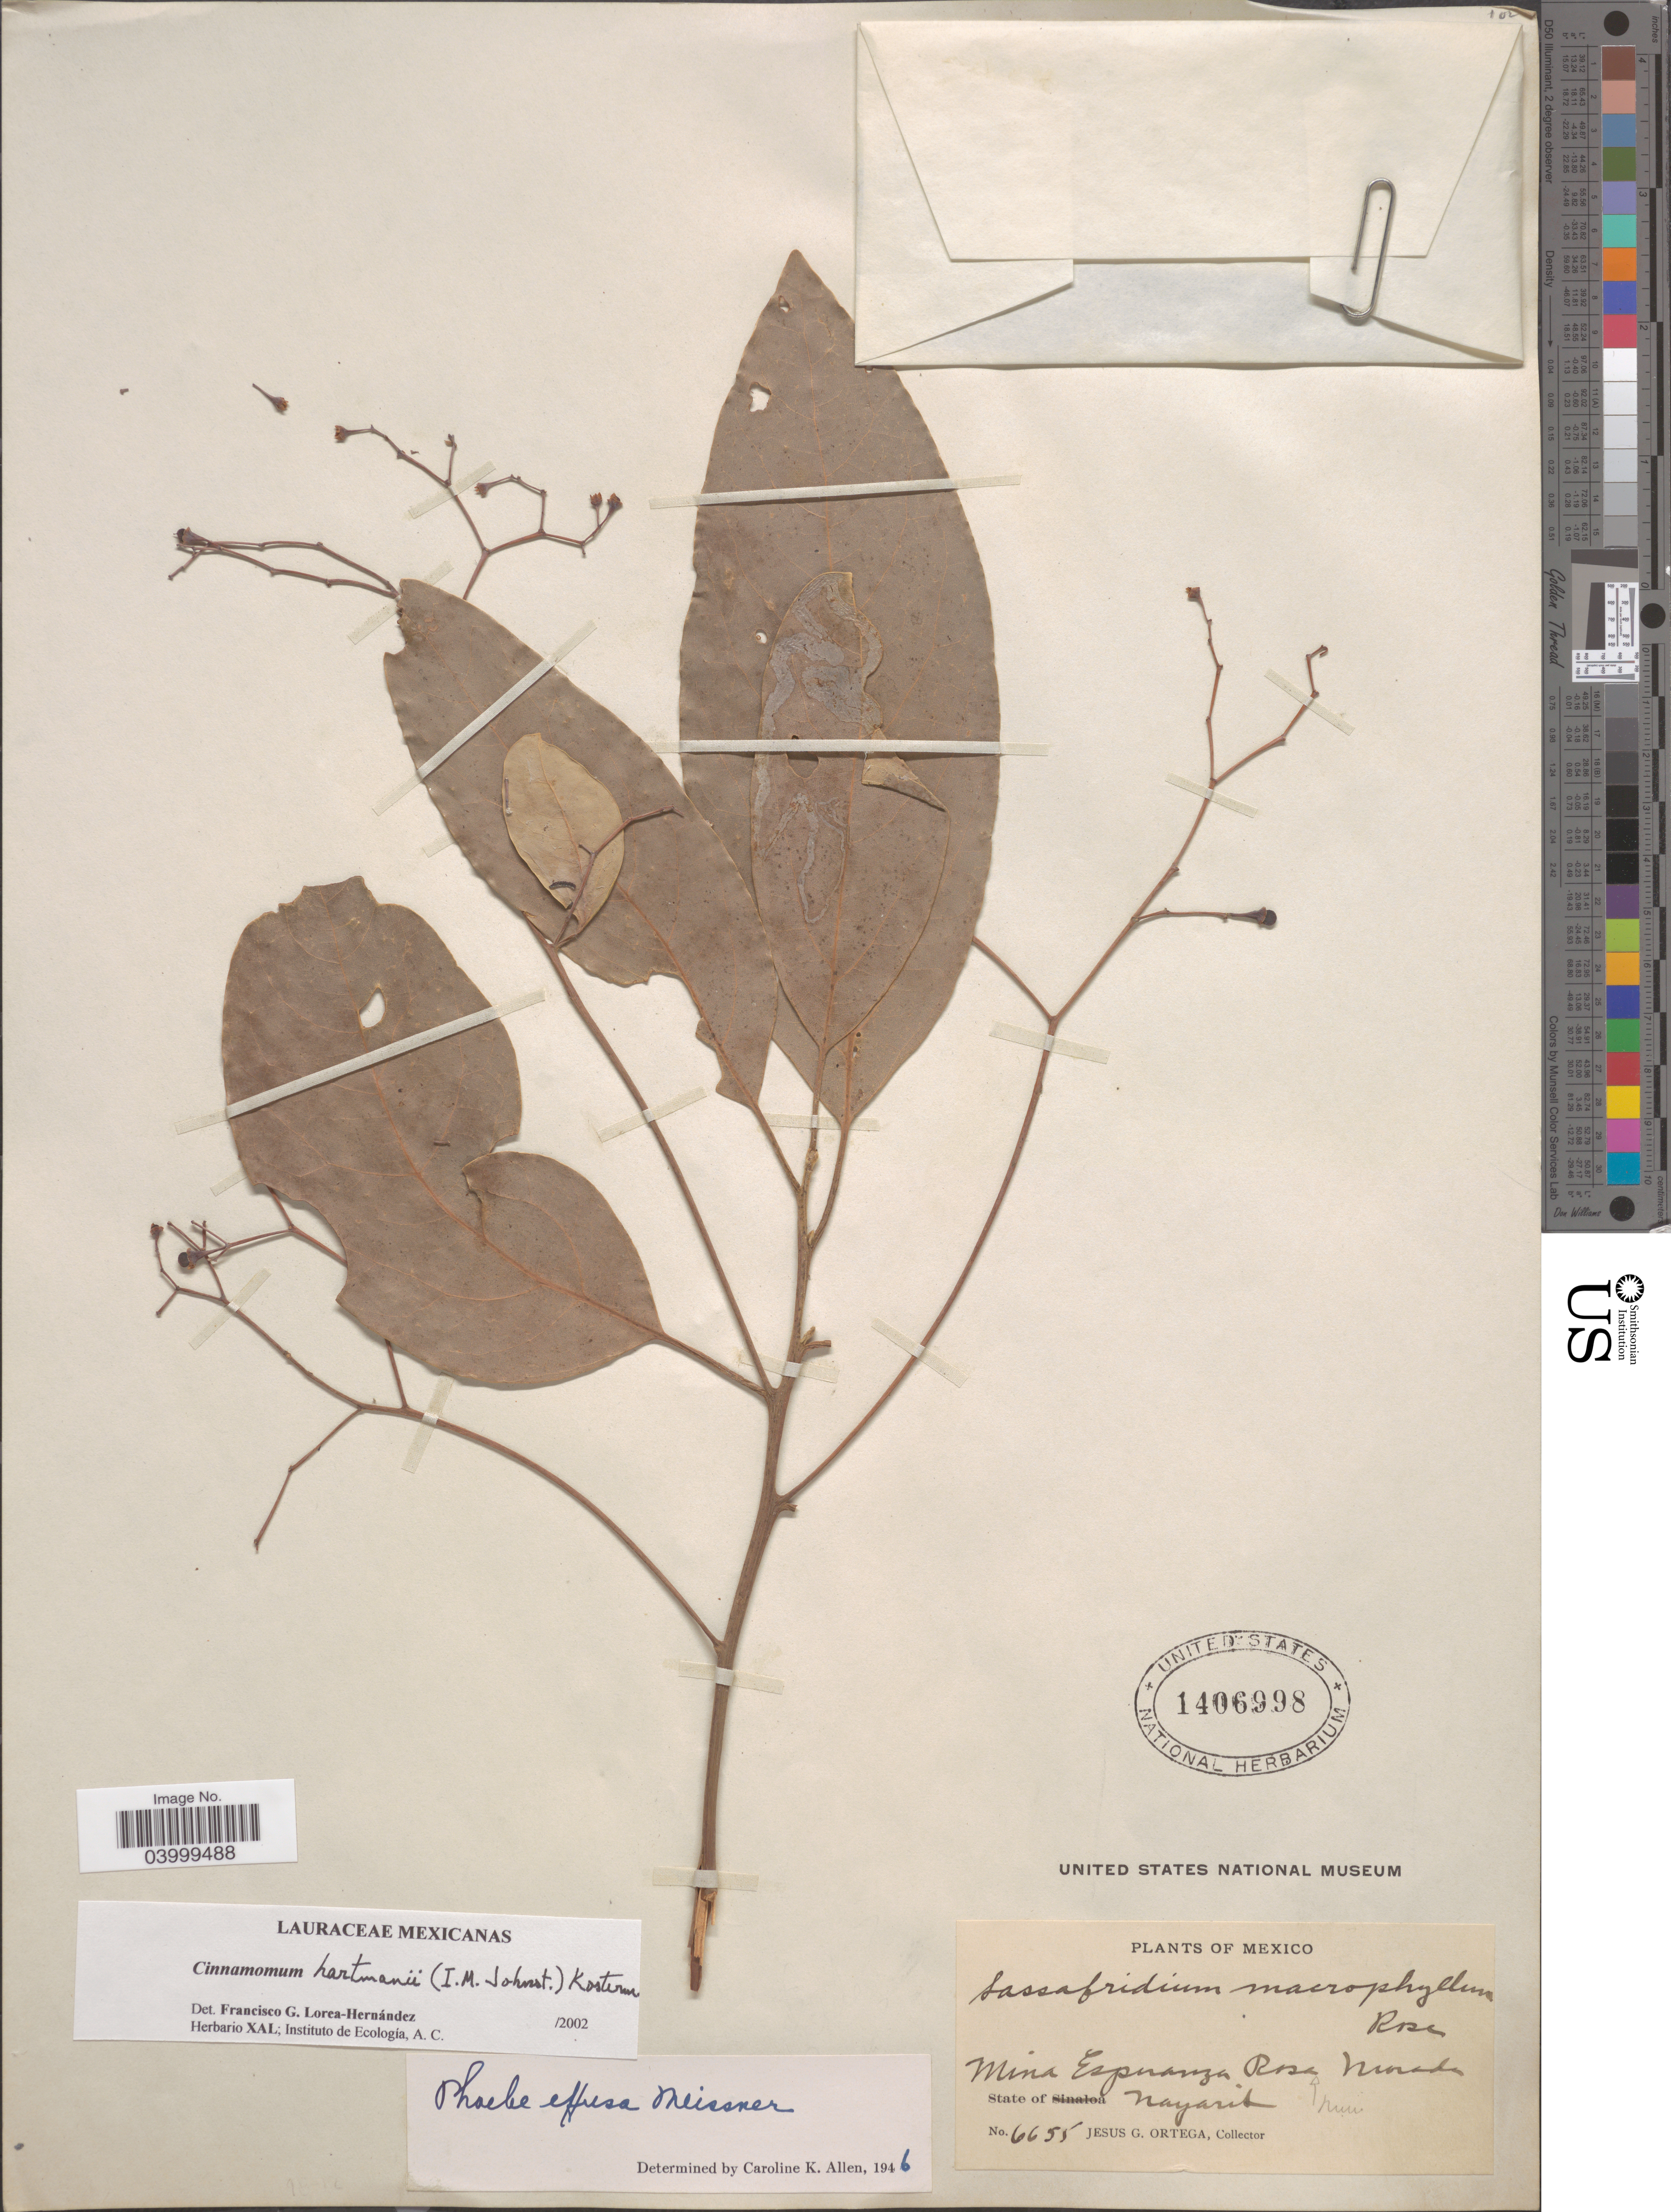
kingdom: Plantae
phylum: Tracheophyta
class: Magnoliopsida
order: Laurales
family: Lauraceae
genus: Cinnamomum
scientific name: Cinnamomum hartmannii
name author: (I.M. Johnst.) Kosterm.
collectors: J. Ortega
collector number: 6655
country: Mexico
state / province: Nayarit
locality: Mina Esperanza Rose Morada.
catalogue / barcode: US 1406998